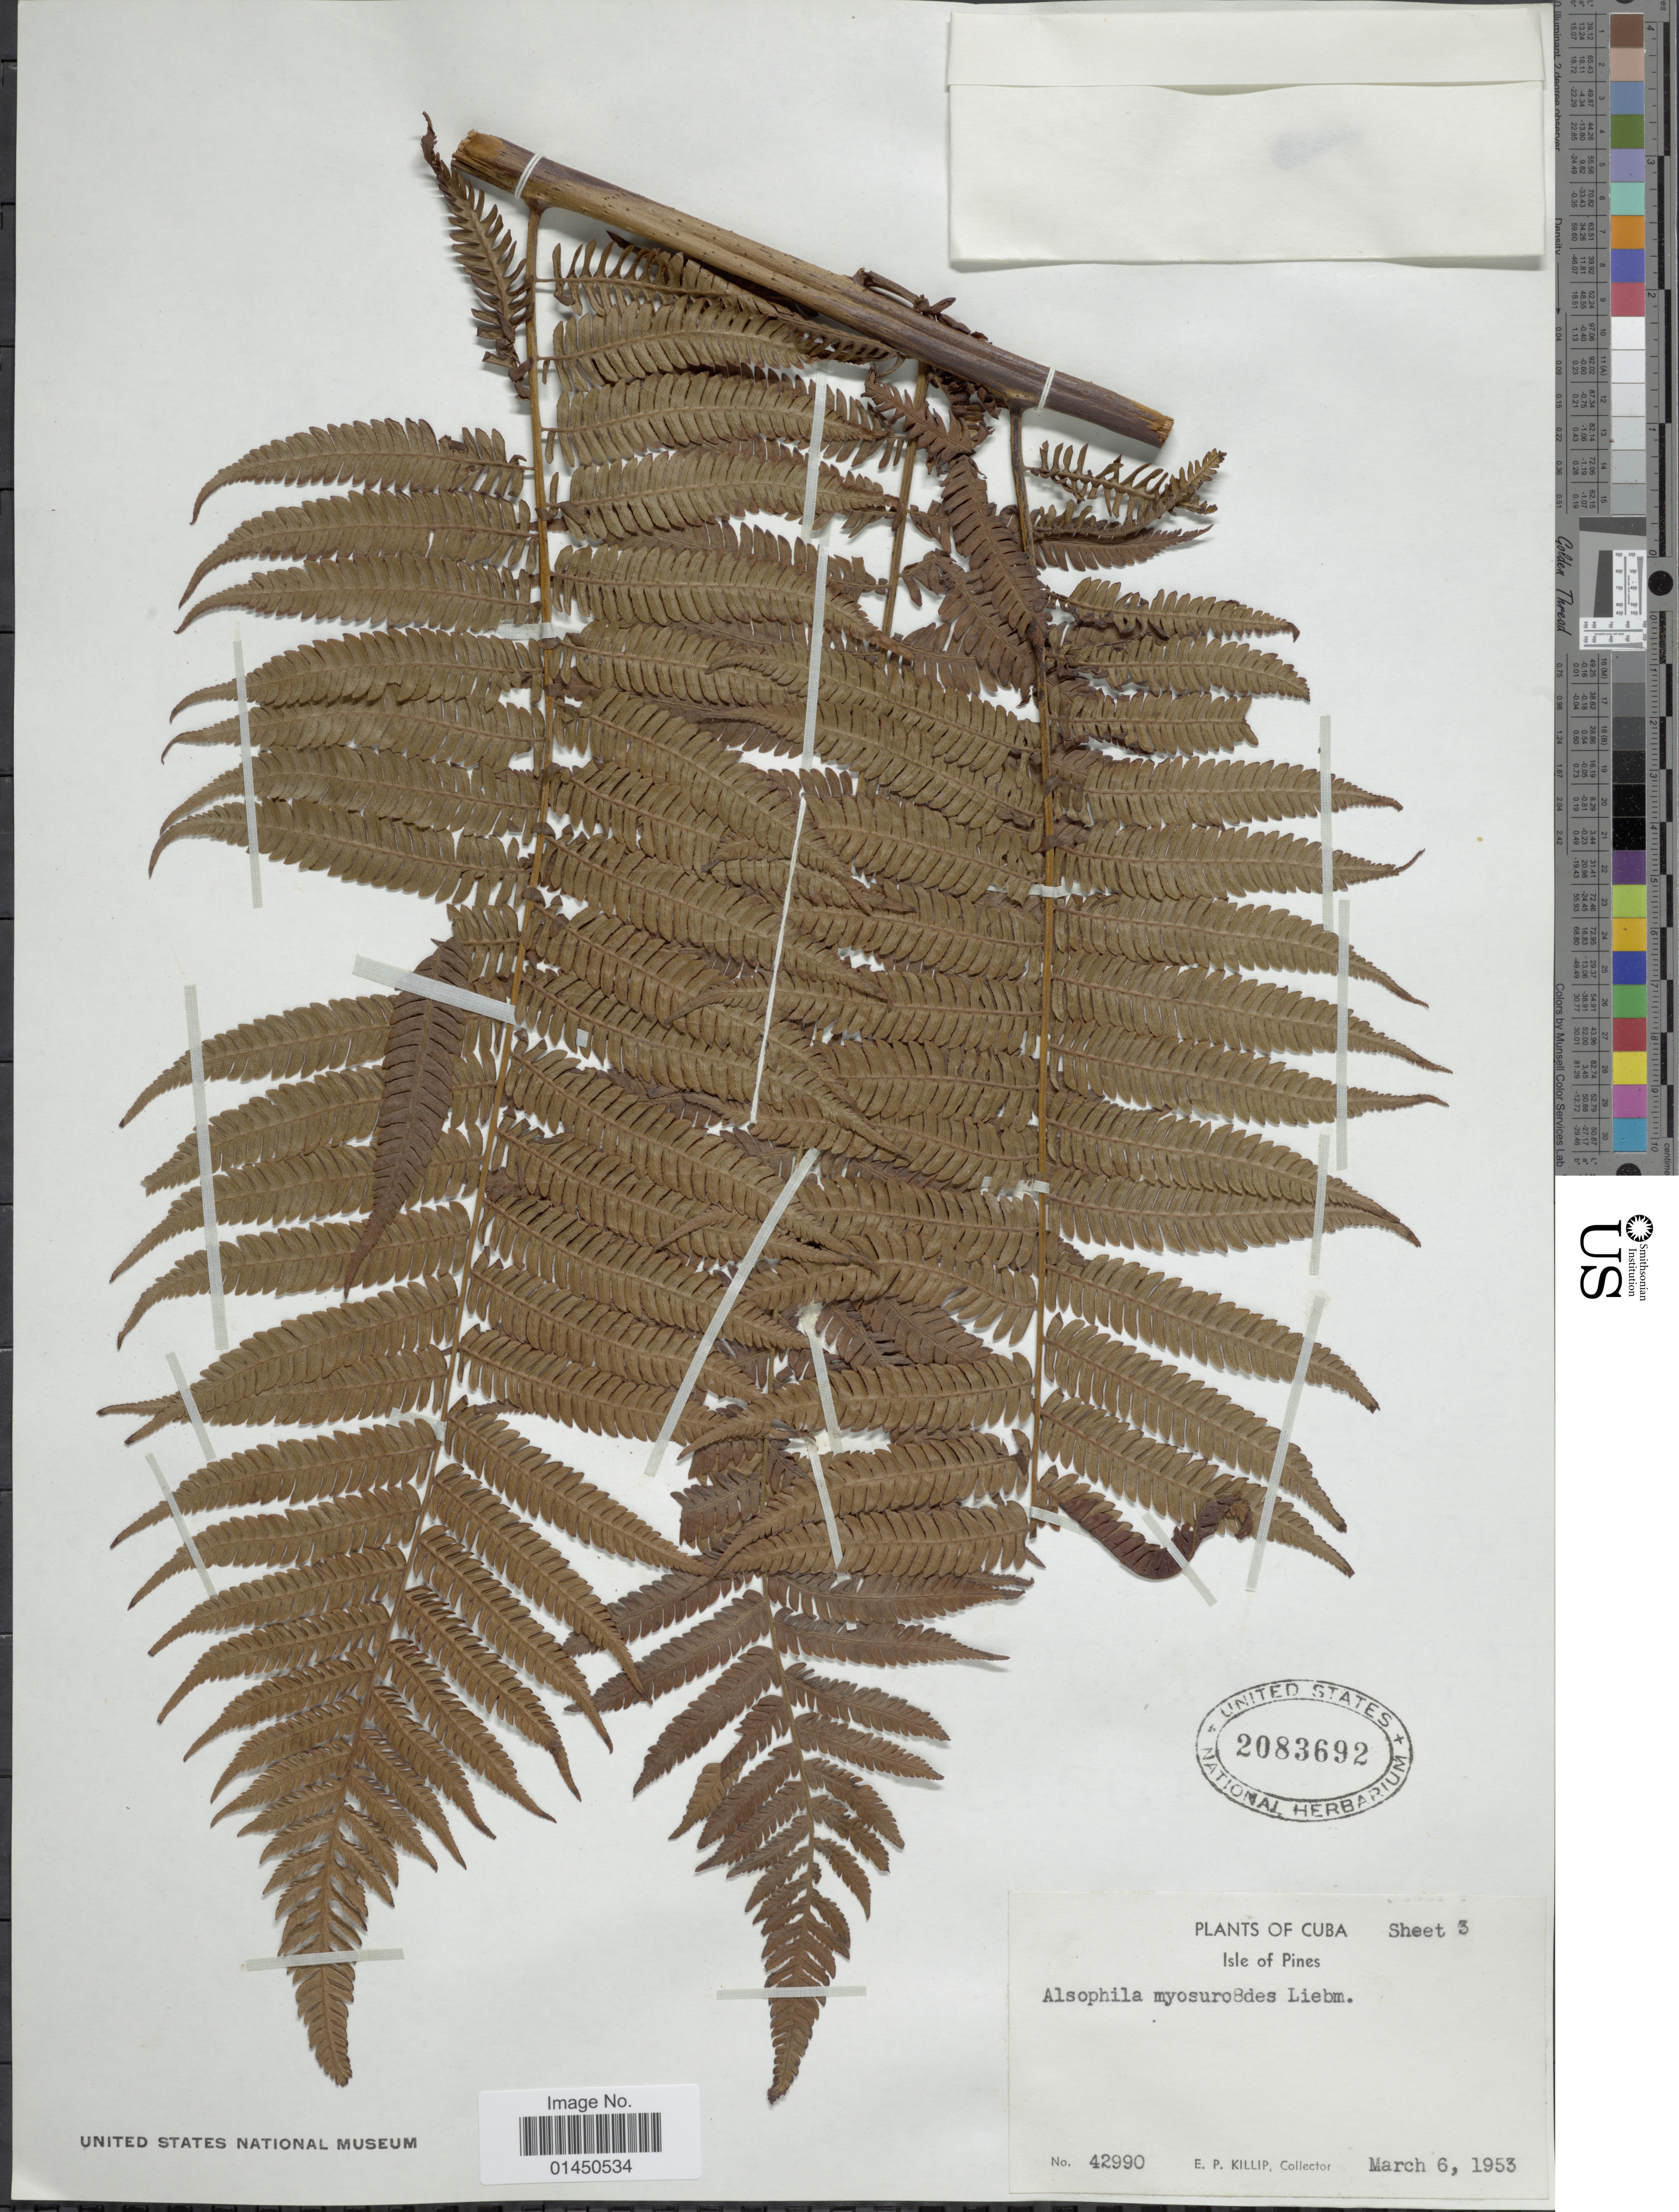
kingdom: Plantae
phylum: Tracheophyta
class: Polypodiopsida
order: Cyatheales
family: Cyatheaceae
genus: Cyathea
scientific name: Cyathea myosuriodes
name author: (Liebm.) Domin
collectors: E. P. Killip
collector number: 42990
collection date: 1953-03-06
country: Cuba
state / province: Isla de la Juventud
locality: Isle of Pines.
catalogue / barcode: US 2083692